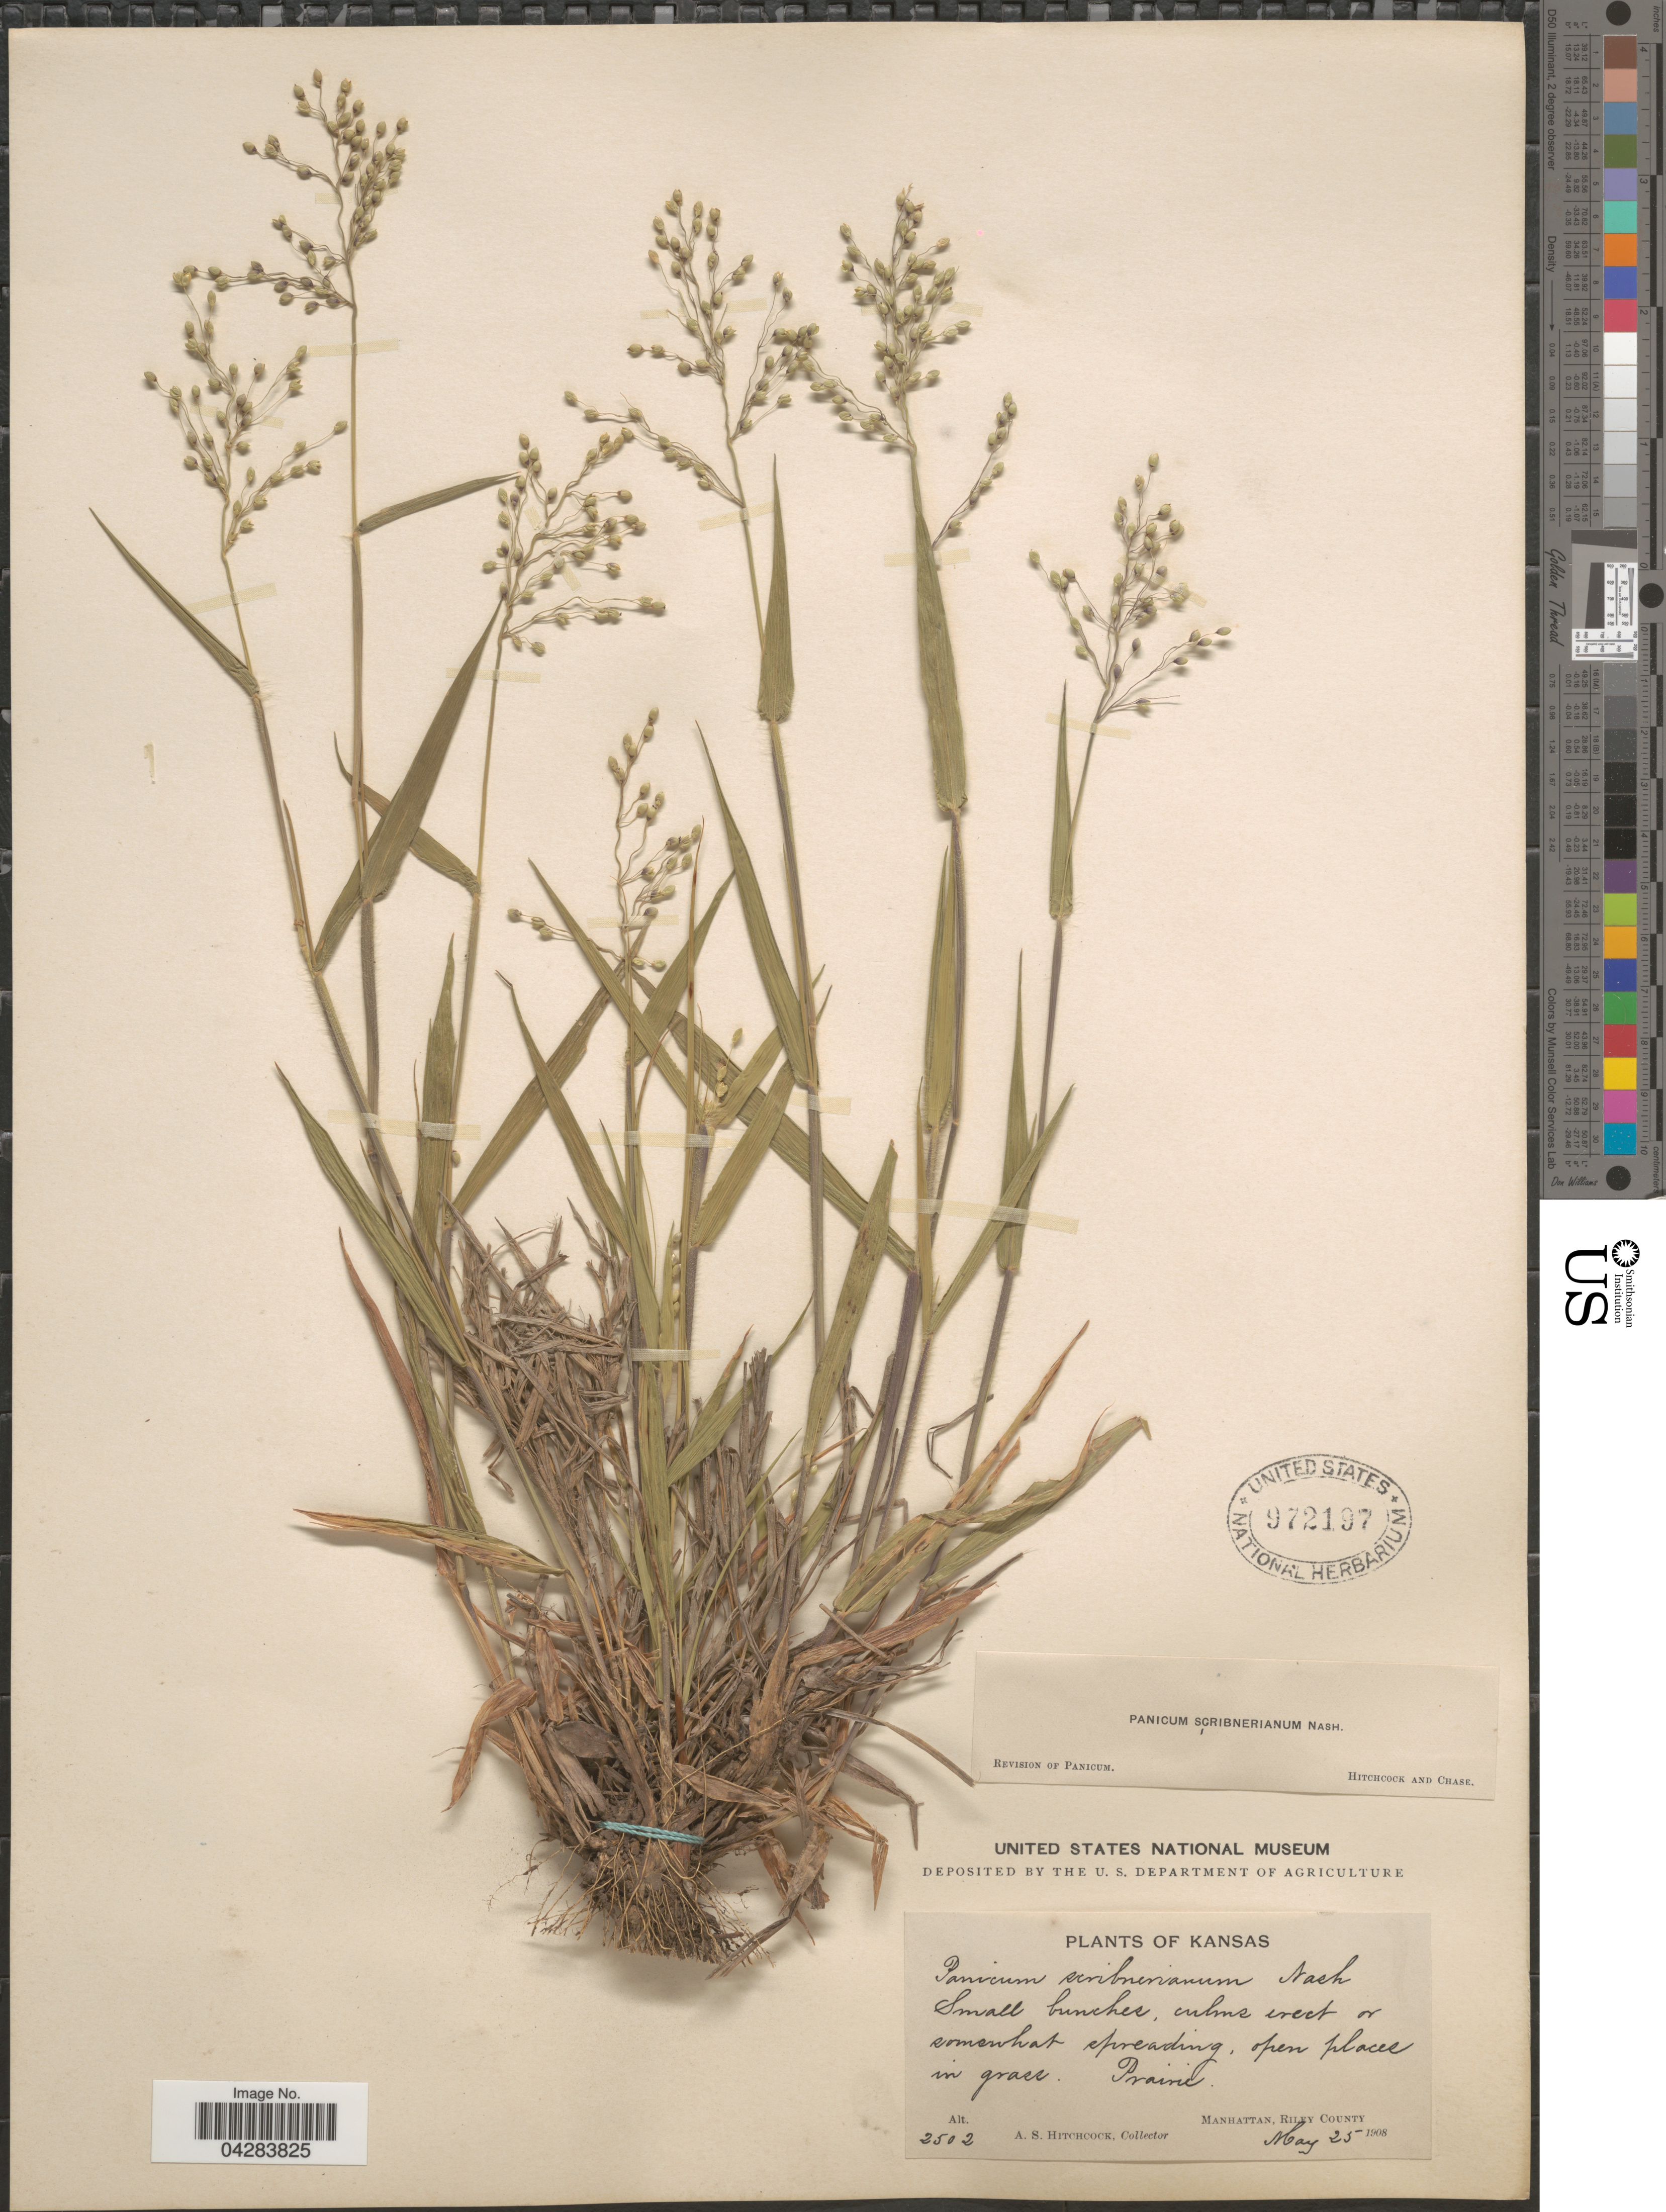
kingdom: Plantae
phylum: Tracheophyta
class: Liliopsida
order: Poales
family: Poaceae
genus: Dichanthelium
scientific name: Dichanthelium oligosanthes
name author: (Schult.) Gould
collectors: A. S. Hitchcock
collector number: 2502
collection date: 1908-05-25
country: United States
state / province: Kansas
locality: Open places in grass. Prairie. Manhattan, Riley County.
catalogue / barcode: US 972197